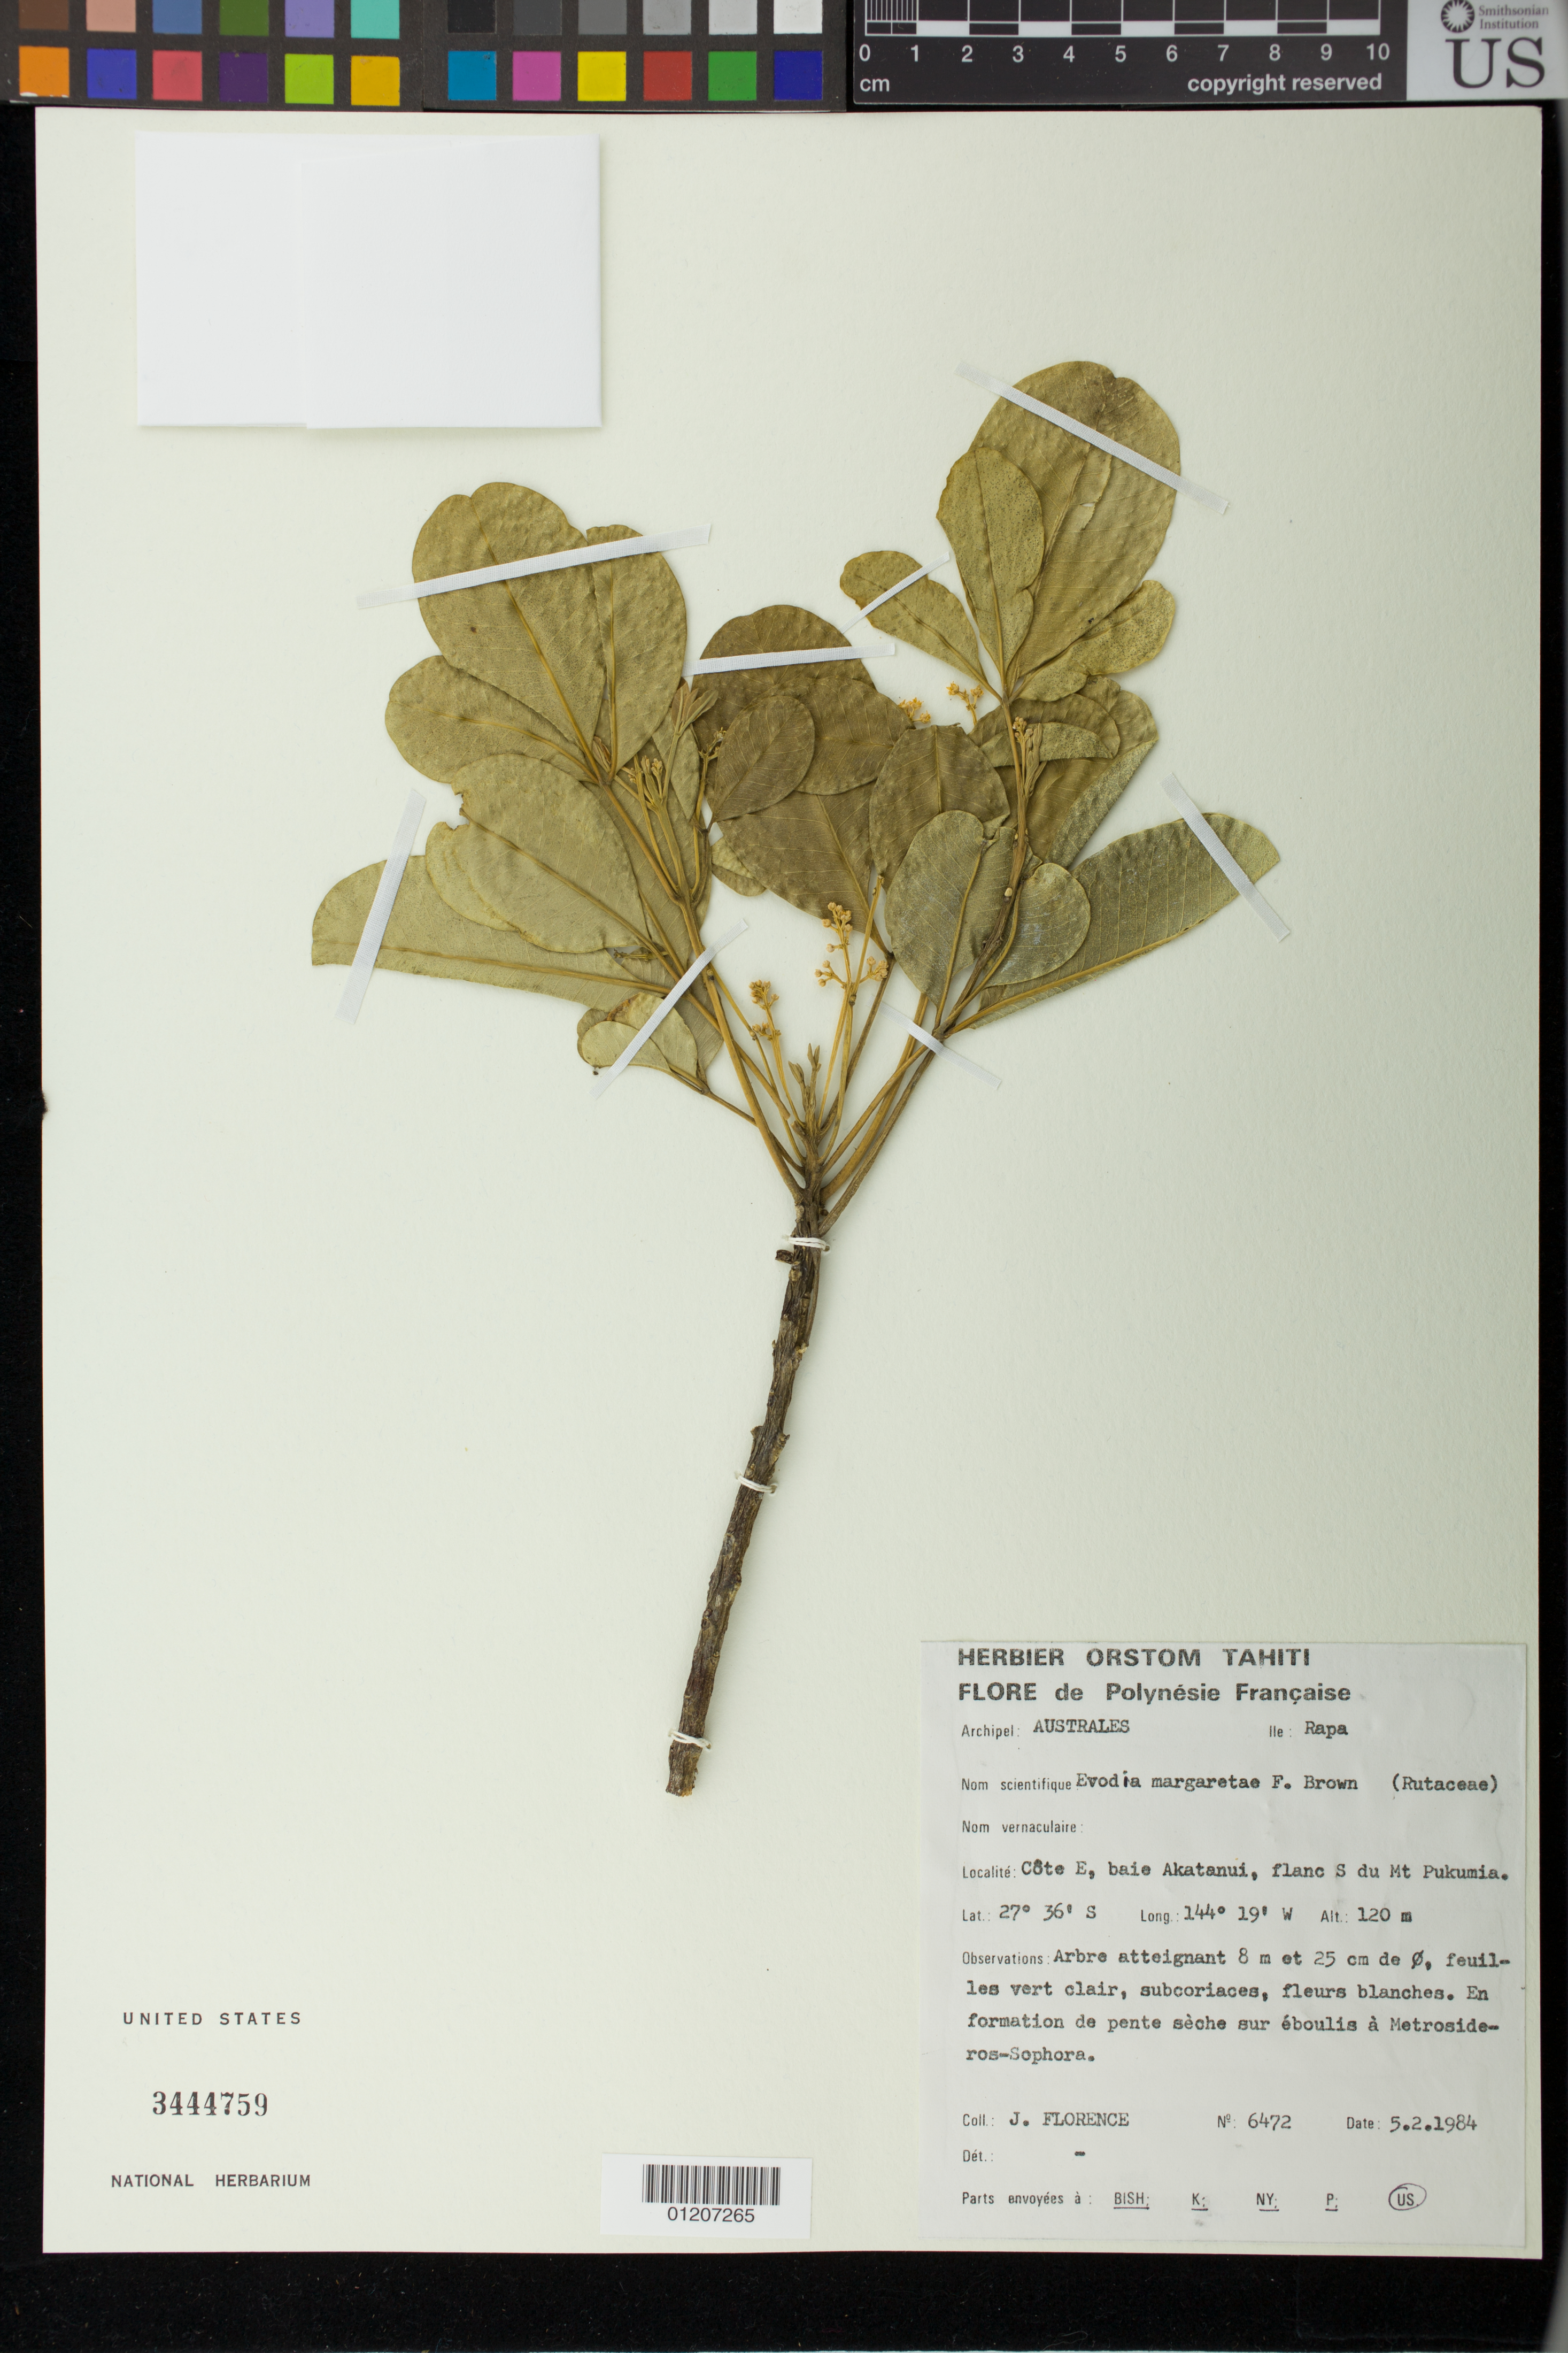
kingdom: Plantae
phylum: Tracheophyta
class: Magnoliopsida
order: Sapindales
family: Rutaceae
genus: Melicope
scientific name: Melicope margaretae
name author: (F. Br.) T.G. Hartley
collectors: J. Florence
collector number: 6472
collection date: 1984-02-05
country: French Polynesia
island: Rapa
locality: Còte E, Baie Akatanui, flanc S du Mt. Pukumia.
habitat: En formation de pente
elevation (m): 120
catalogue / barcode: US 3444759